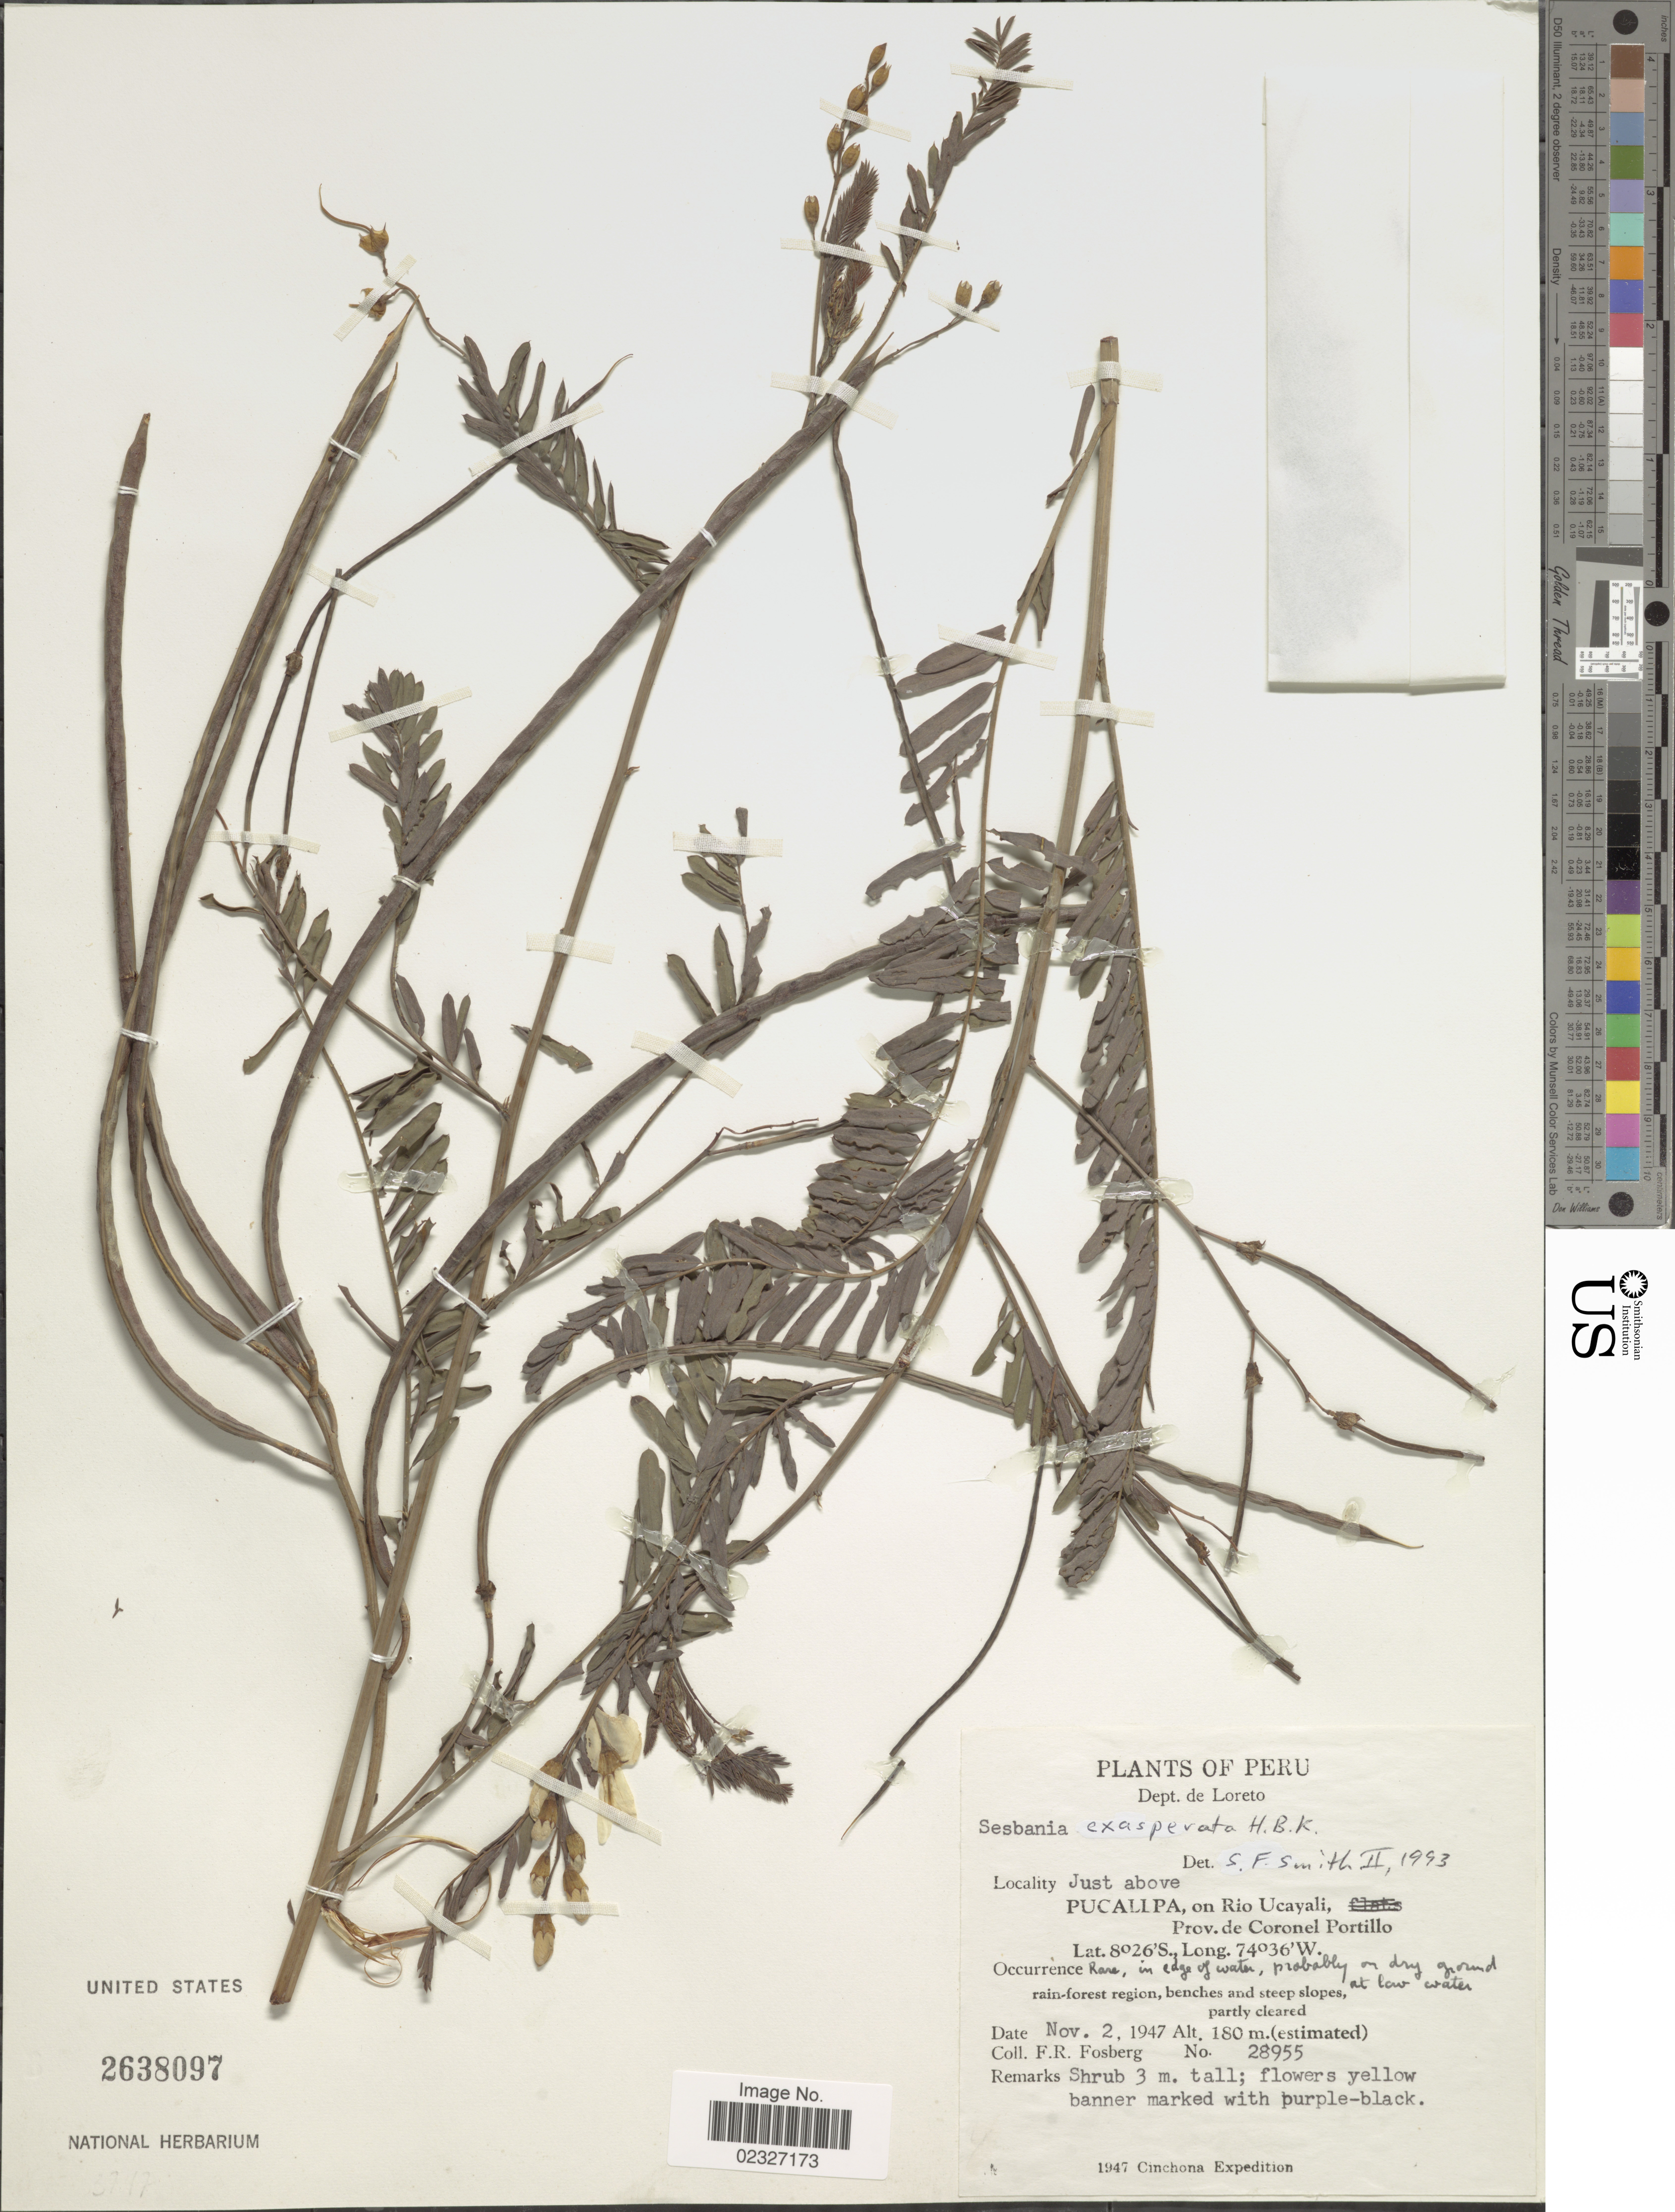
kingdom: Plantae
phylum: Tracheophyta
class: Magnoliopsida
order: Fabales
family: Fabaceae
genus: Sesbania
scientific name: Sesbania exasperata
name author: Kunth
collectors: F. R. Fosberg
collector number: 28955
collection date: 1947-11-02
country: Peru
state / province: Loreto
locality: Dept de Loreto, Just above Pucalipa, on Rio Ucayali, Prov de Coronel Portillo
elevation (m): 180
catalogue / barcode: US 2638097